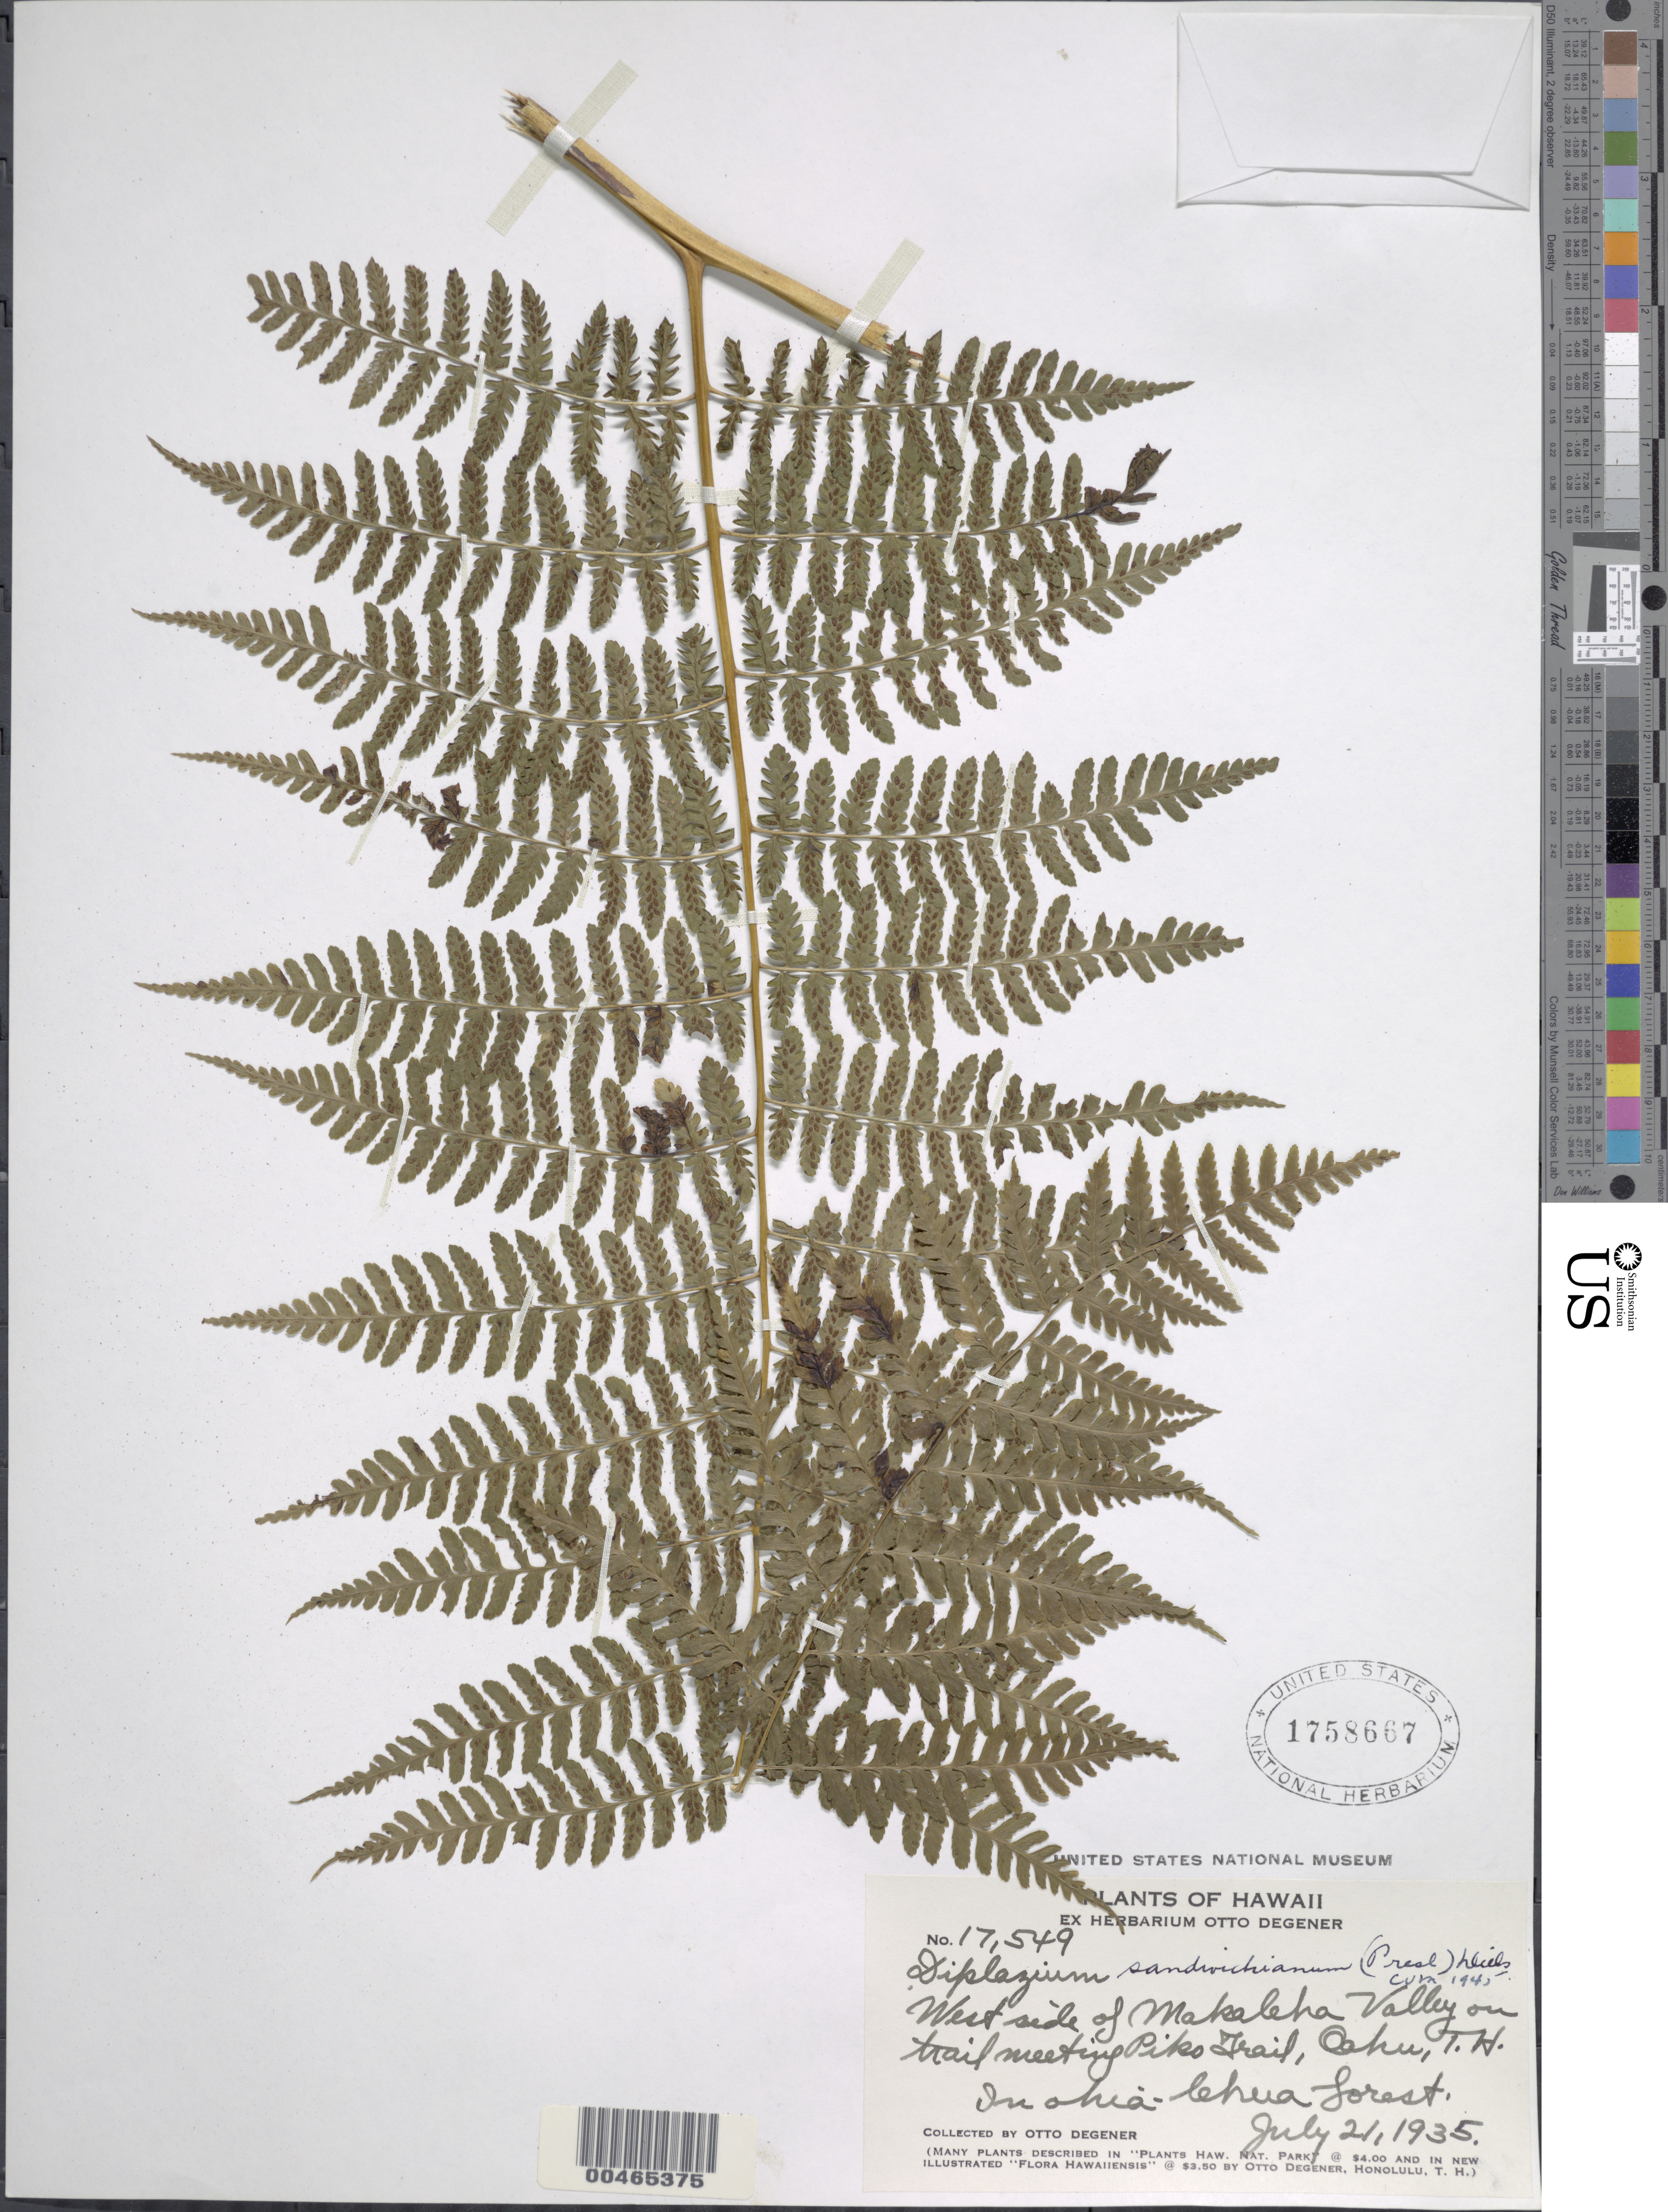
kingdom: Plantae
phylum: Tracheophyta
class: Polypodiopsida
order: Polypodiales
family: Athyriaceae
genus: Diplazium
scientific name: Diplazium sandwichianum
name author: (C. Presl) Diels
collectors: O. Degener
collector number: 17549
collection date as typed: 21 Jul 1935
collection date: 1935-07-21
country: United States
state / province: Hawaii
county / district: Honolulu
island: Oahu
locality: W side of Makaleha Valley on trail meeting Piko Trail, Oahu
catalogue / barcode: US 1758667